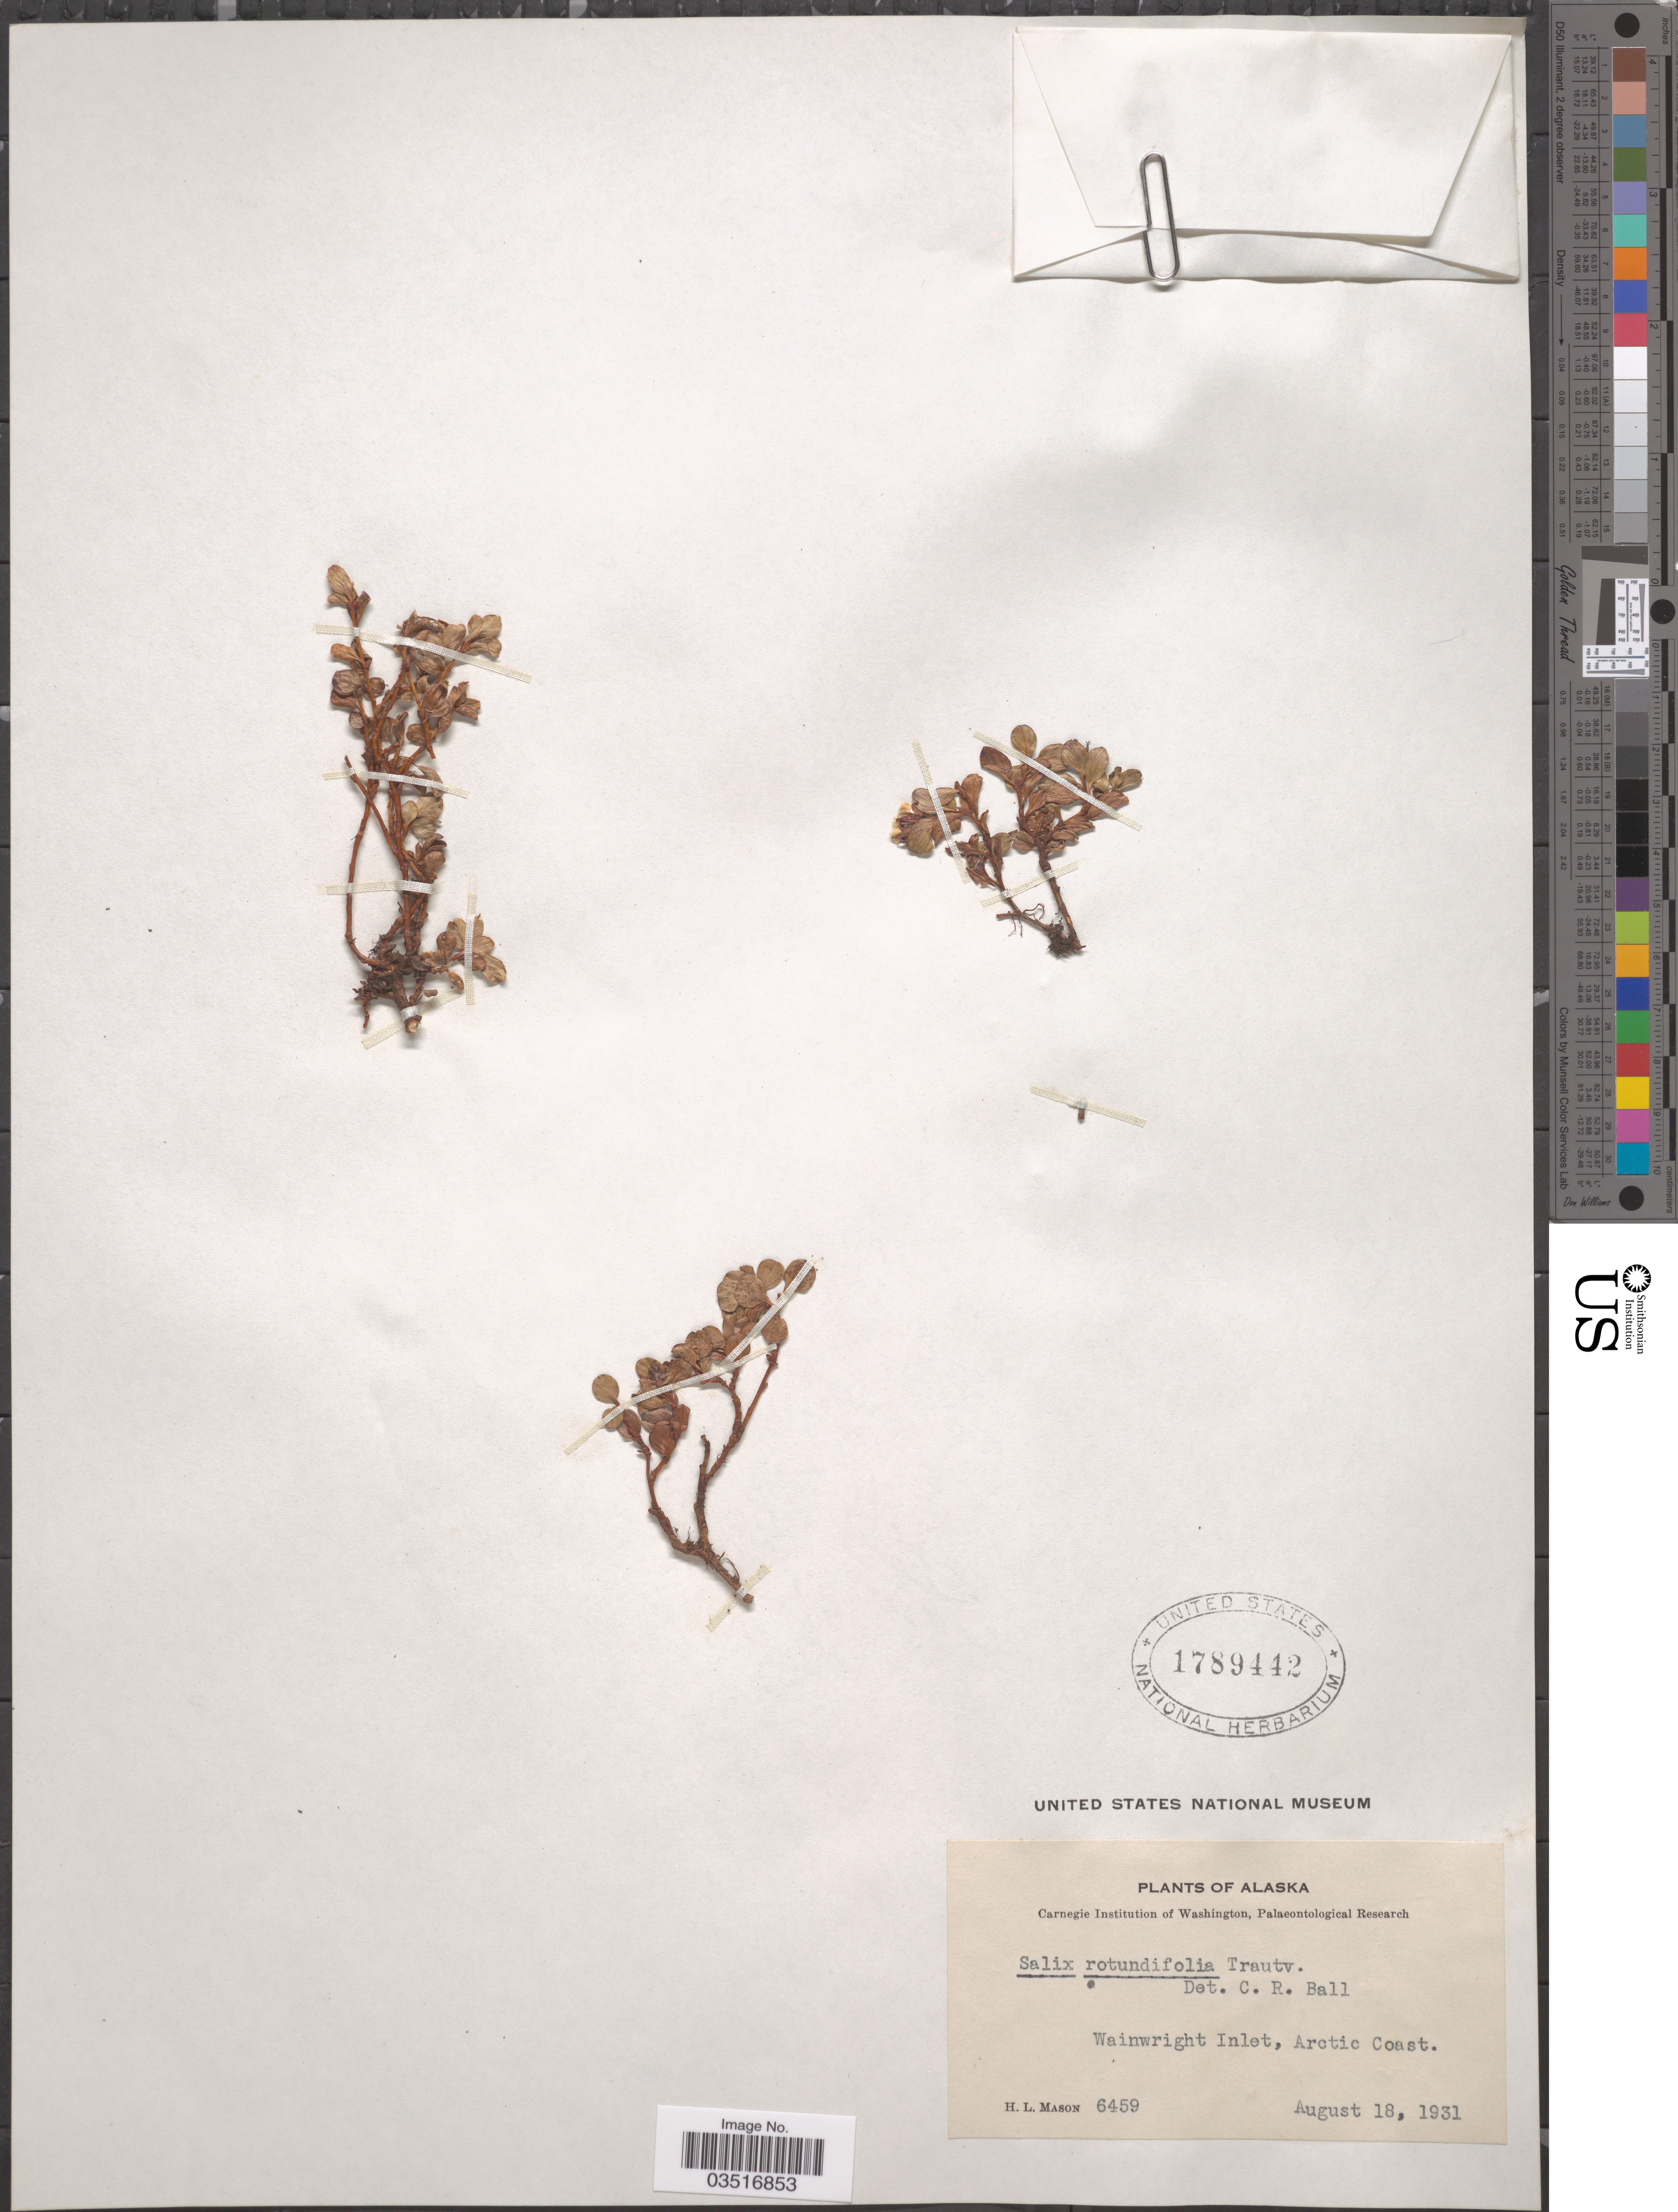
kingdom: Plantae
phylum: Tracheophyta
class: Magnoliopsida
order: Malpighiales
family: Salicaceae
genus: Salix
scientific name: Salix rotundifolia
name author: Trautv.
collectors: H. L. Mason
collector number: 6459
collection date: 1931-08-18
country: United States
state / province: Alaska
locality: Wainwright Inlet, Arctic Coast.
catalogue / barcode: US 1789442